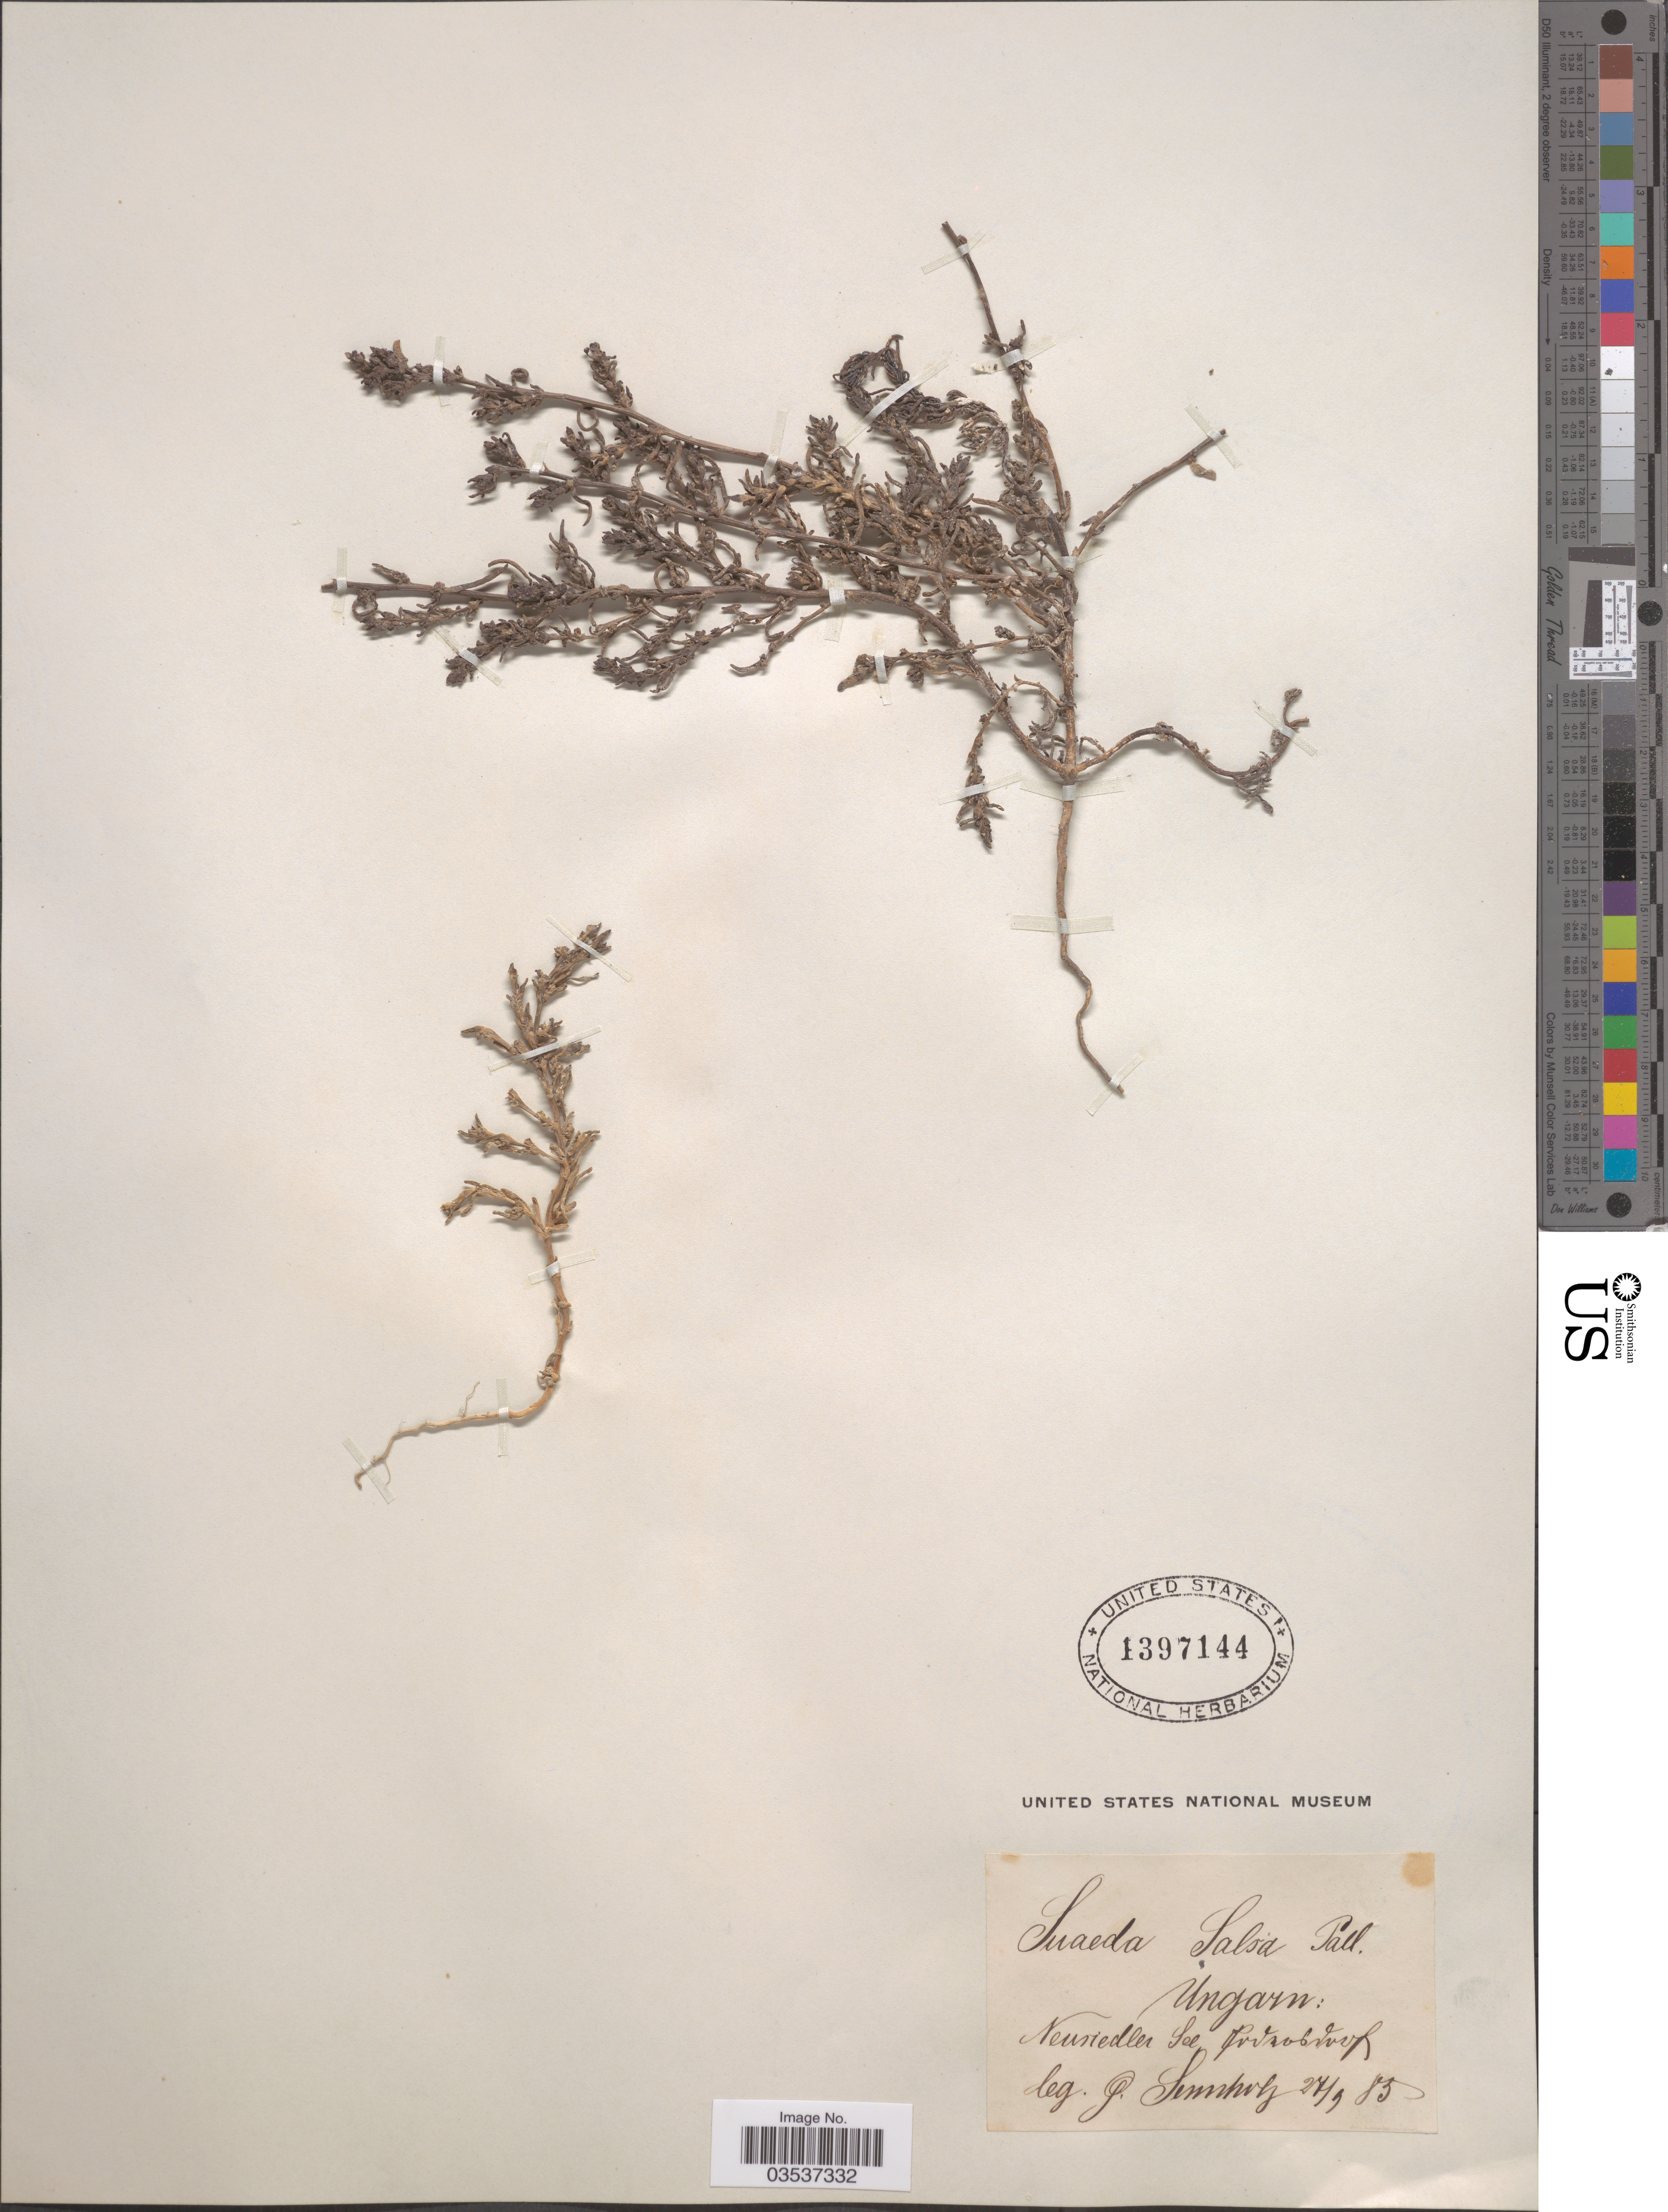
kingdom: Plantae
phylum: Tracheophyta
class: Magnoliopsida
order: Caryophyllales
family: Amaranthaceae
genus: Suaeda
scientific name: Suaeda salsa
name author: (L.) Pall.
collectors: G. Sennholz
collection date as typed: Transcribed d/m/y: 27/9/85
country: Hungary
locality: Ungarn: Neuriedler See [illegible text].[interpreted]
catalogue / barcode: US 1397144